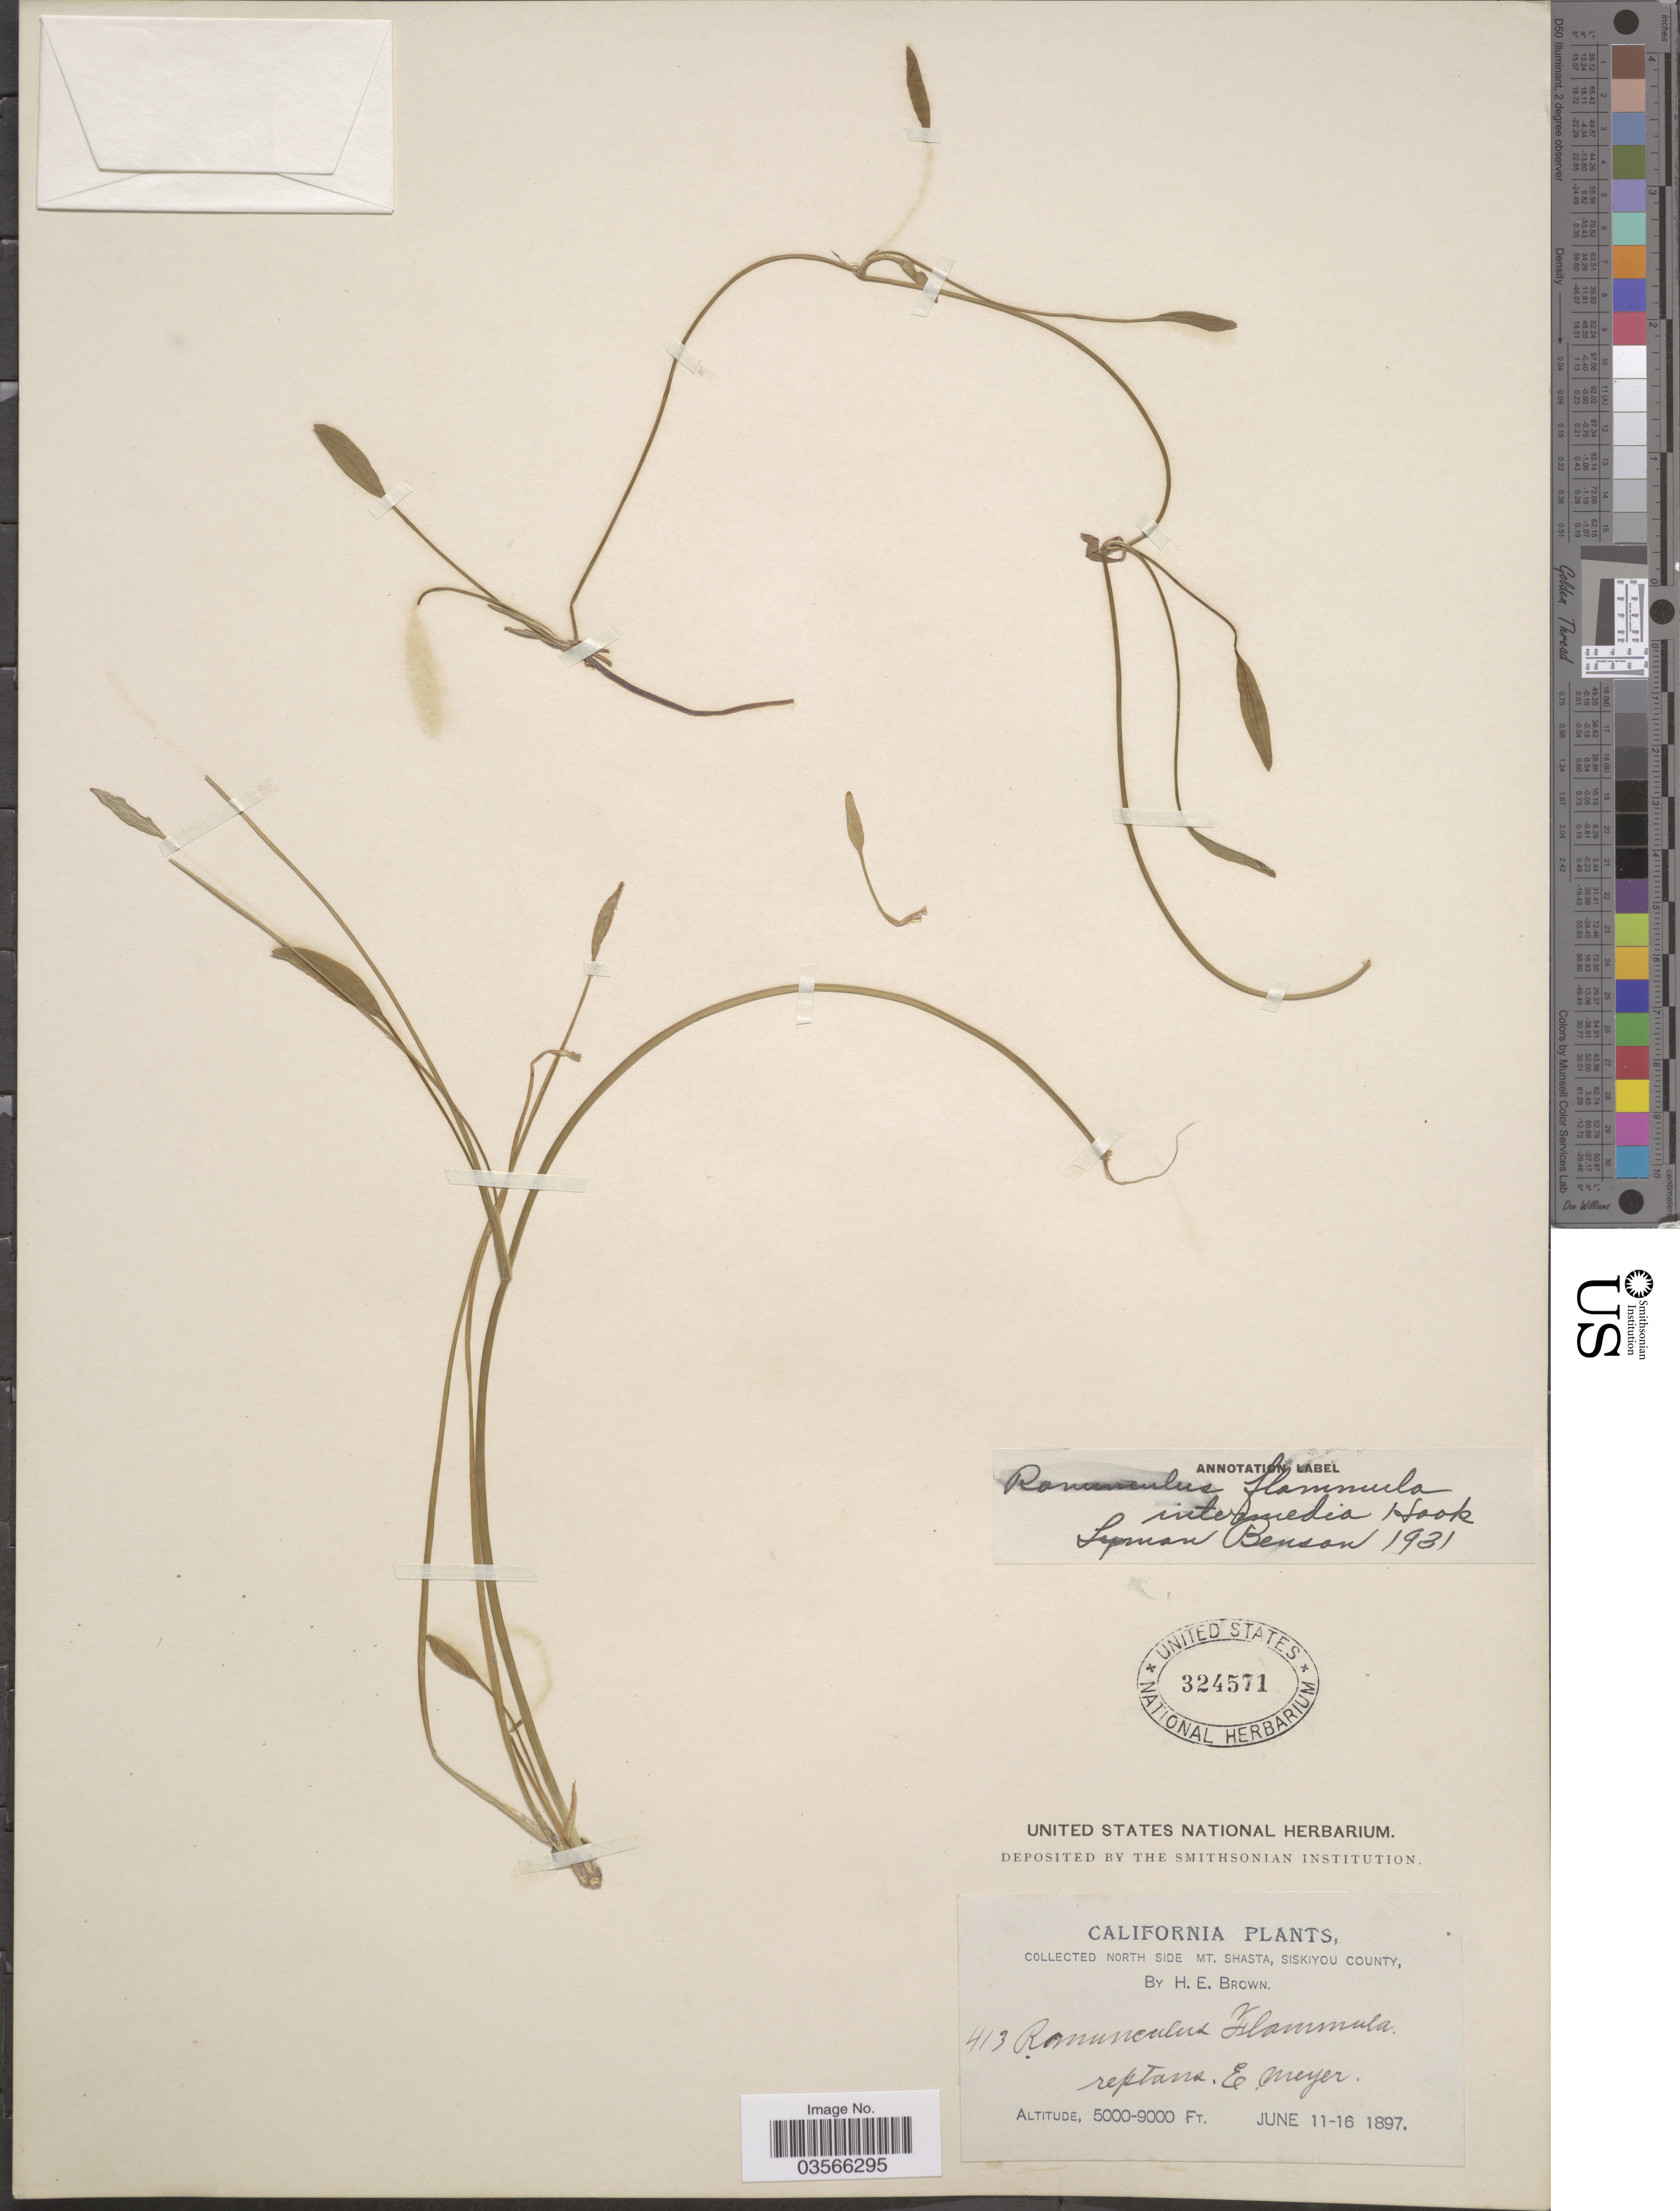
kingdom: Plantae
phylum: Tracheophyta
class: Magnoliopsida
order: Ranunculales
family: Ranunculaceae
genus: Ranunculus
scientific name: Ranunculus flammula var. ovalis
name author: (J.M. Bigelow) L.D. Benson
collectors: H. E. Brown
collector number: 413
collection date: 1897-06-11/1897-06-16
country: United States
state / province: California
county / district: Siskiyou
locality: North side Mt. Shasta, Siskiyou County.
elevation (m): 1524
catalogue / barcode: US 324571